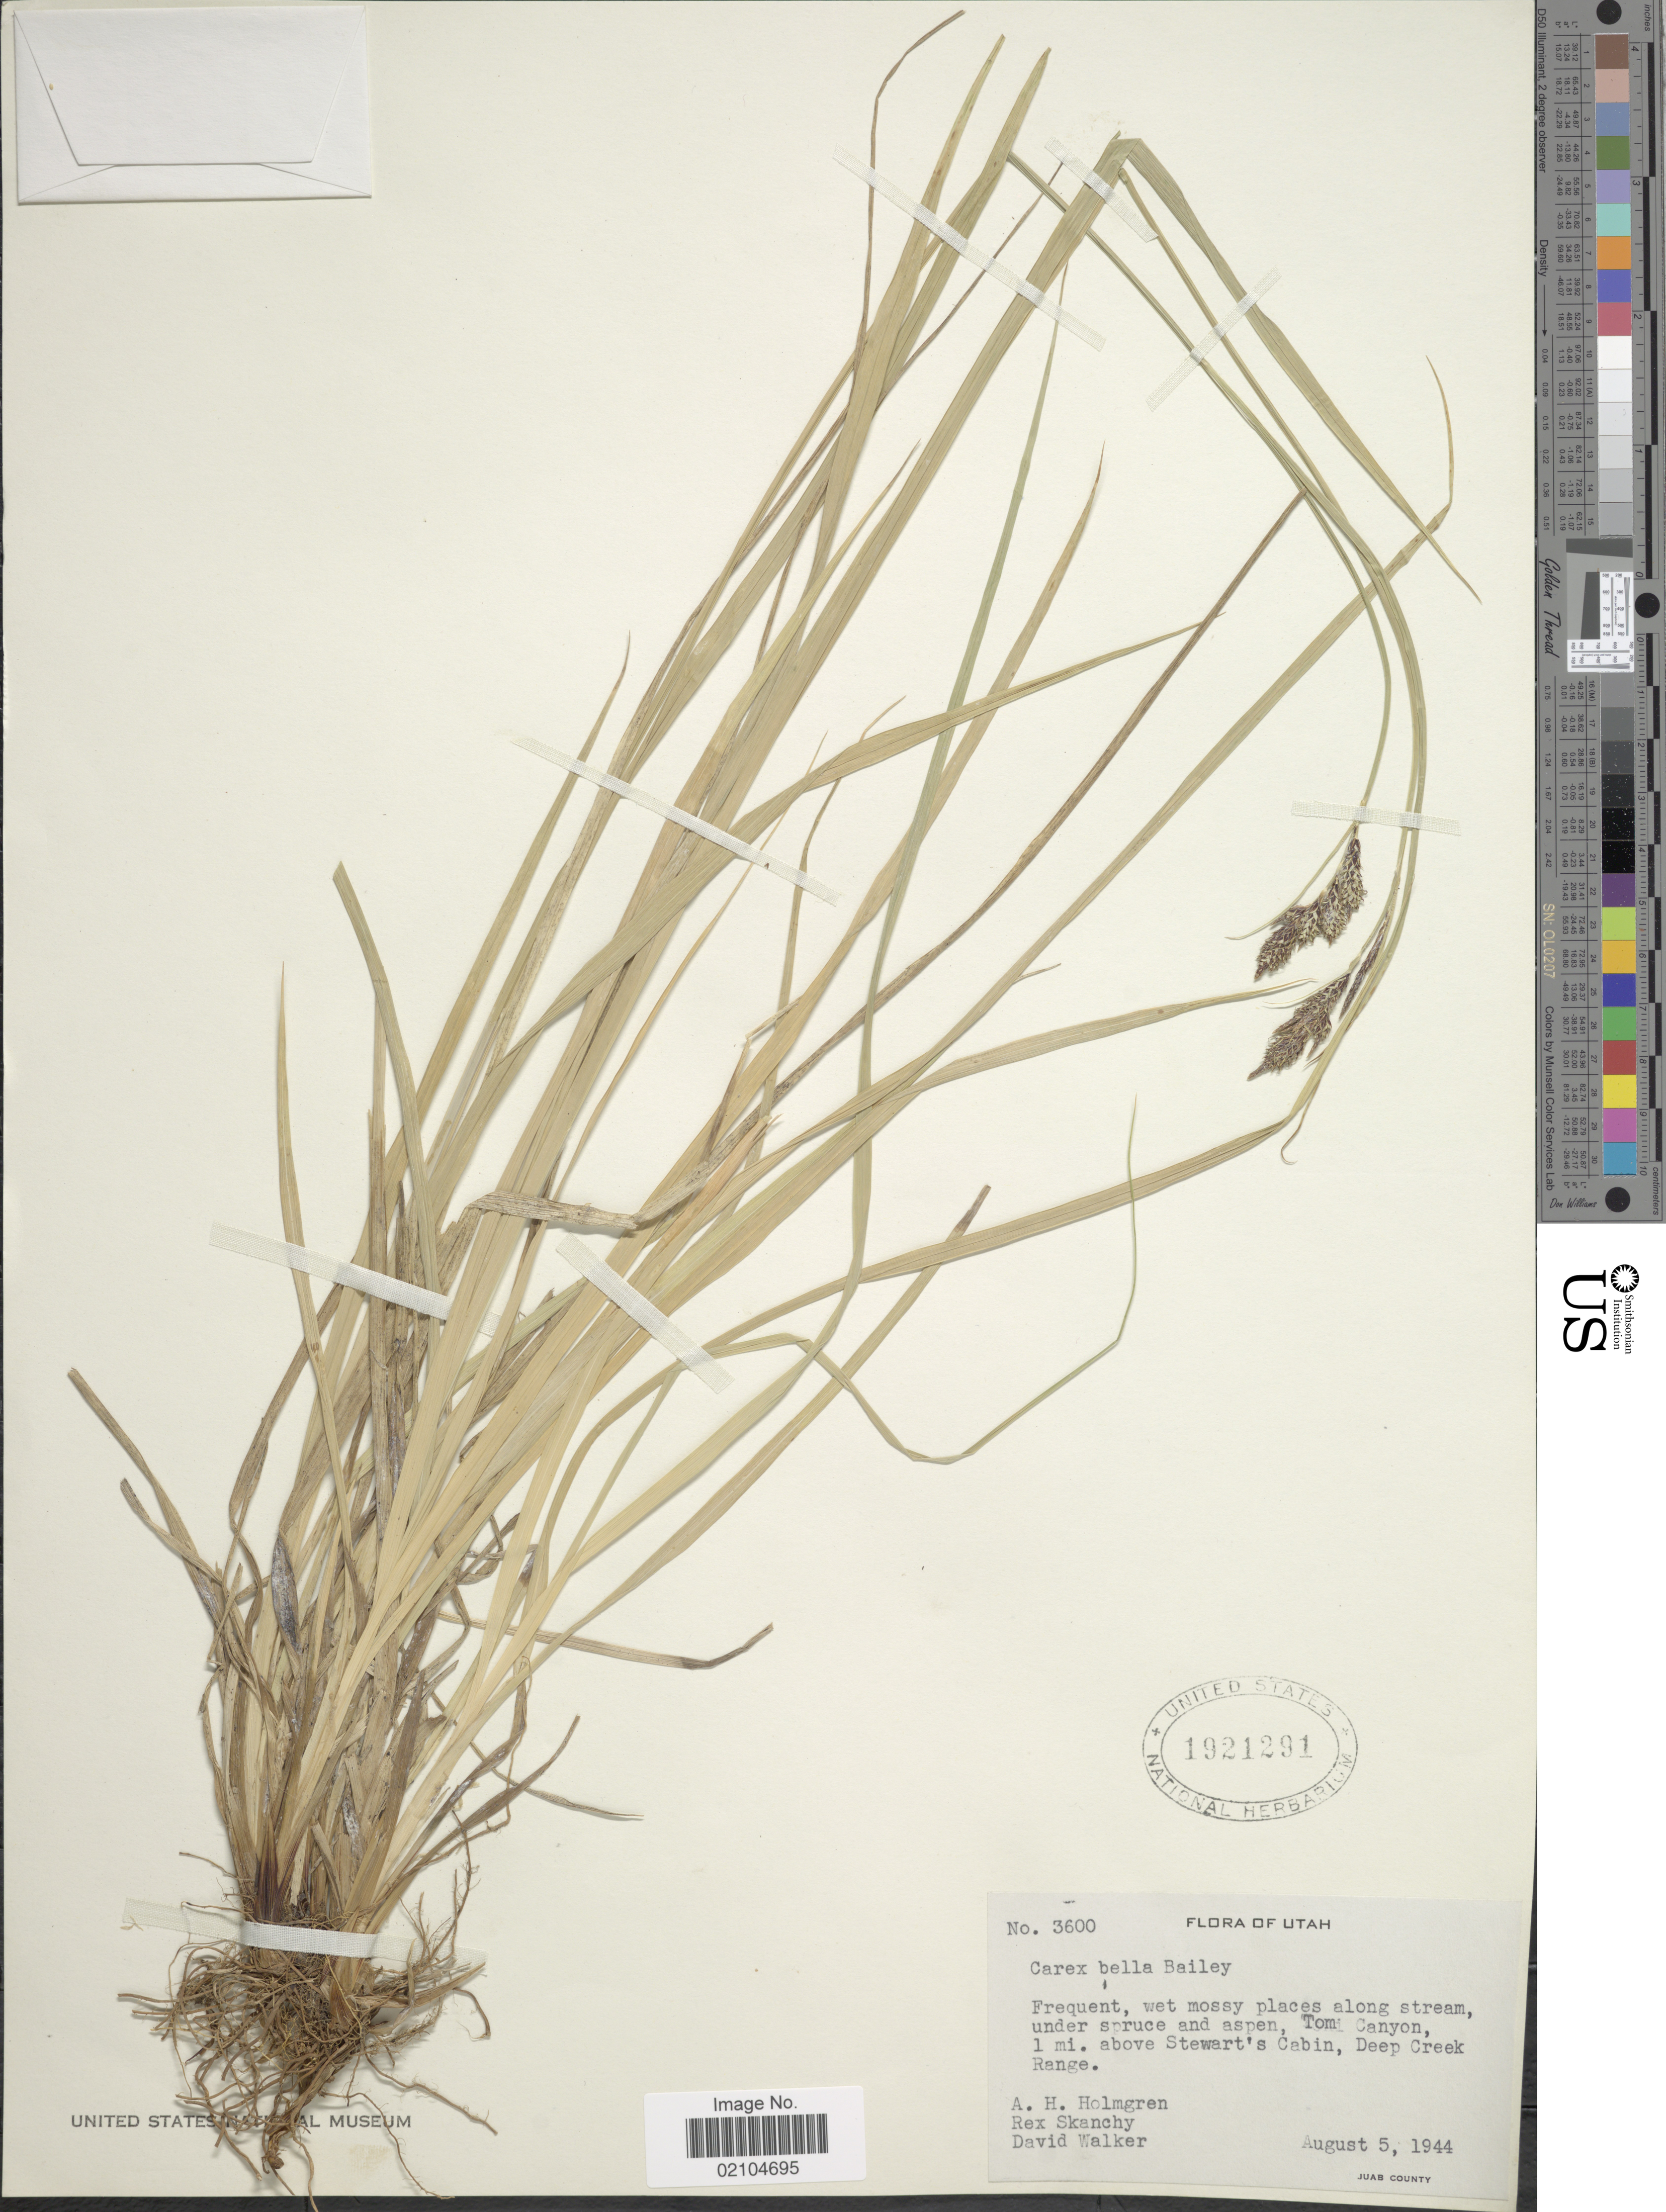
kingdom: Plantae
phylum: Tracheophyta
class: Liliopsida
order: Poales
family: Cyperaceae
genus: Carex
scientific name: Carex bella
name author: L.H. Bailey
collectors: A. H. Holmgren, R. Skanchy & D. Walker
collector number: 3600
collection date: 1944-08-05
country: United States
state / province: Utah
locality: Tom Canyon, 1 mi. above Stewart's Cabin, Deep Creek Range, Juab County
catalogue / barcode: US 1921291